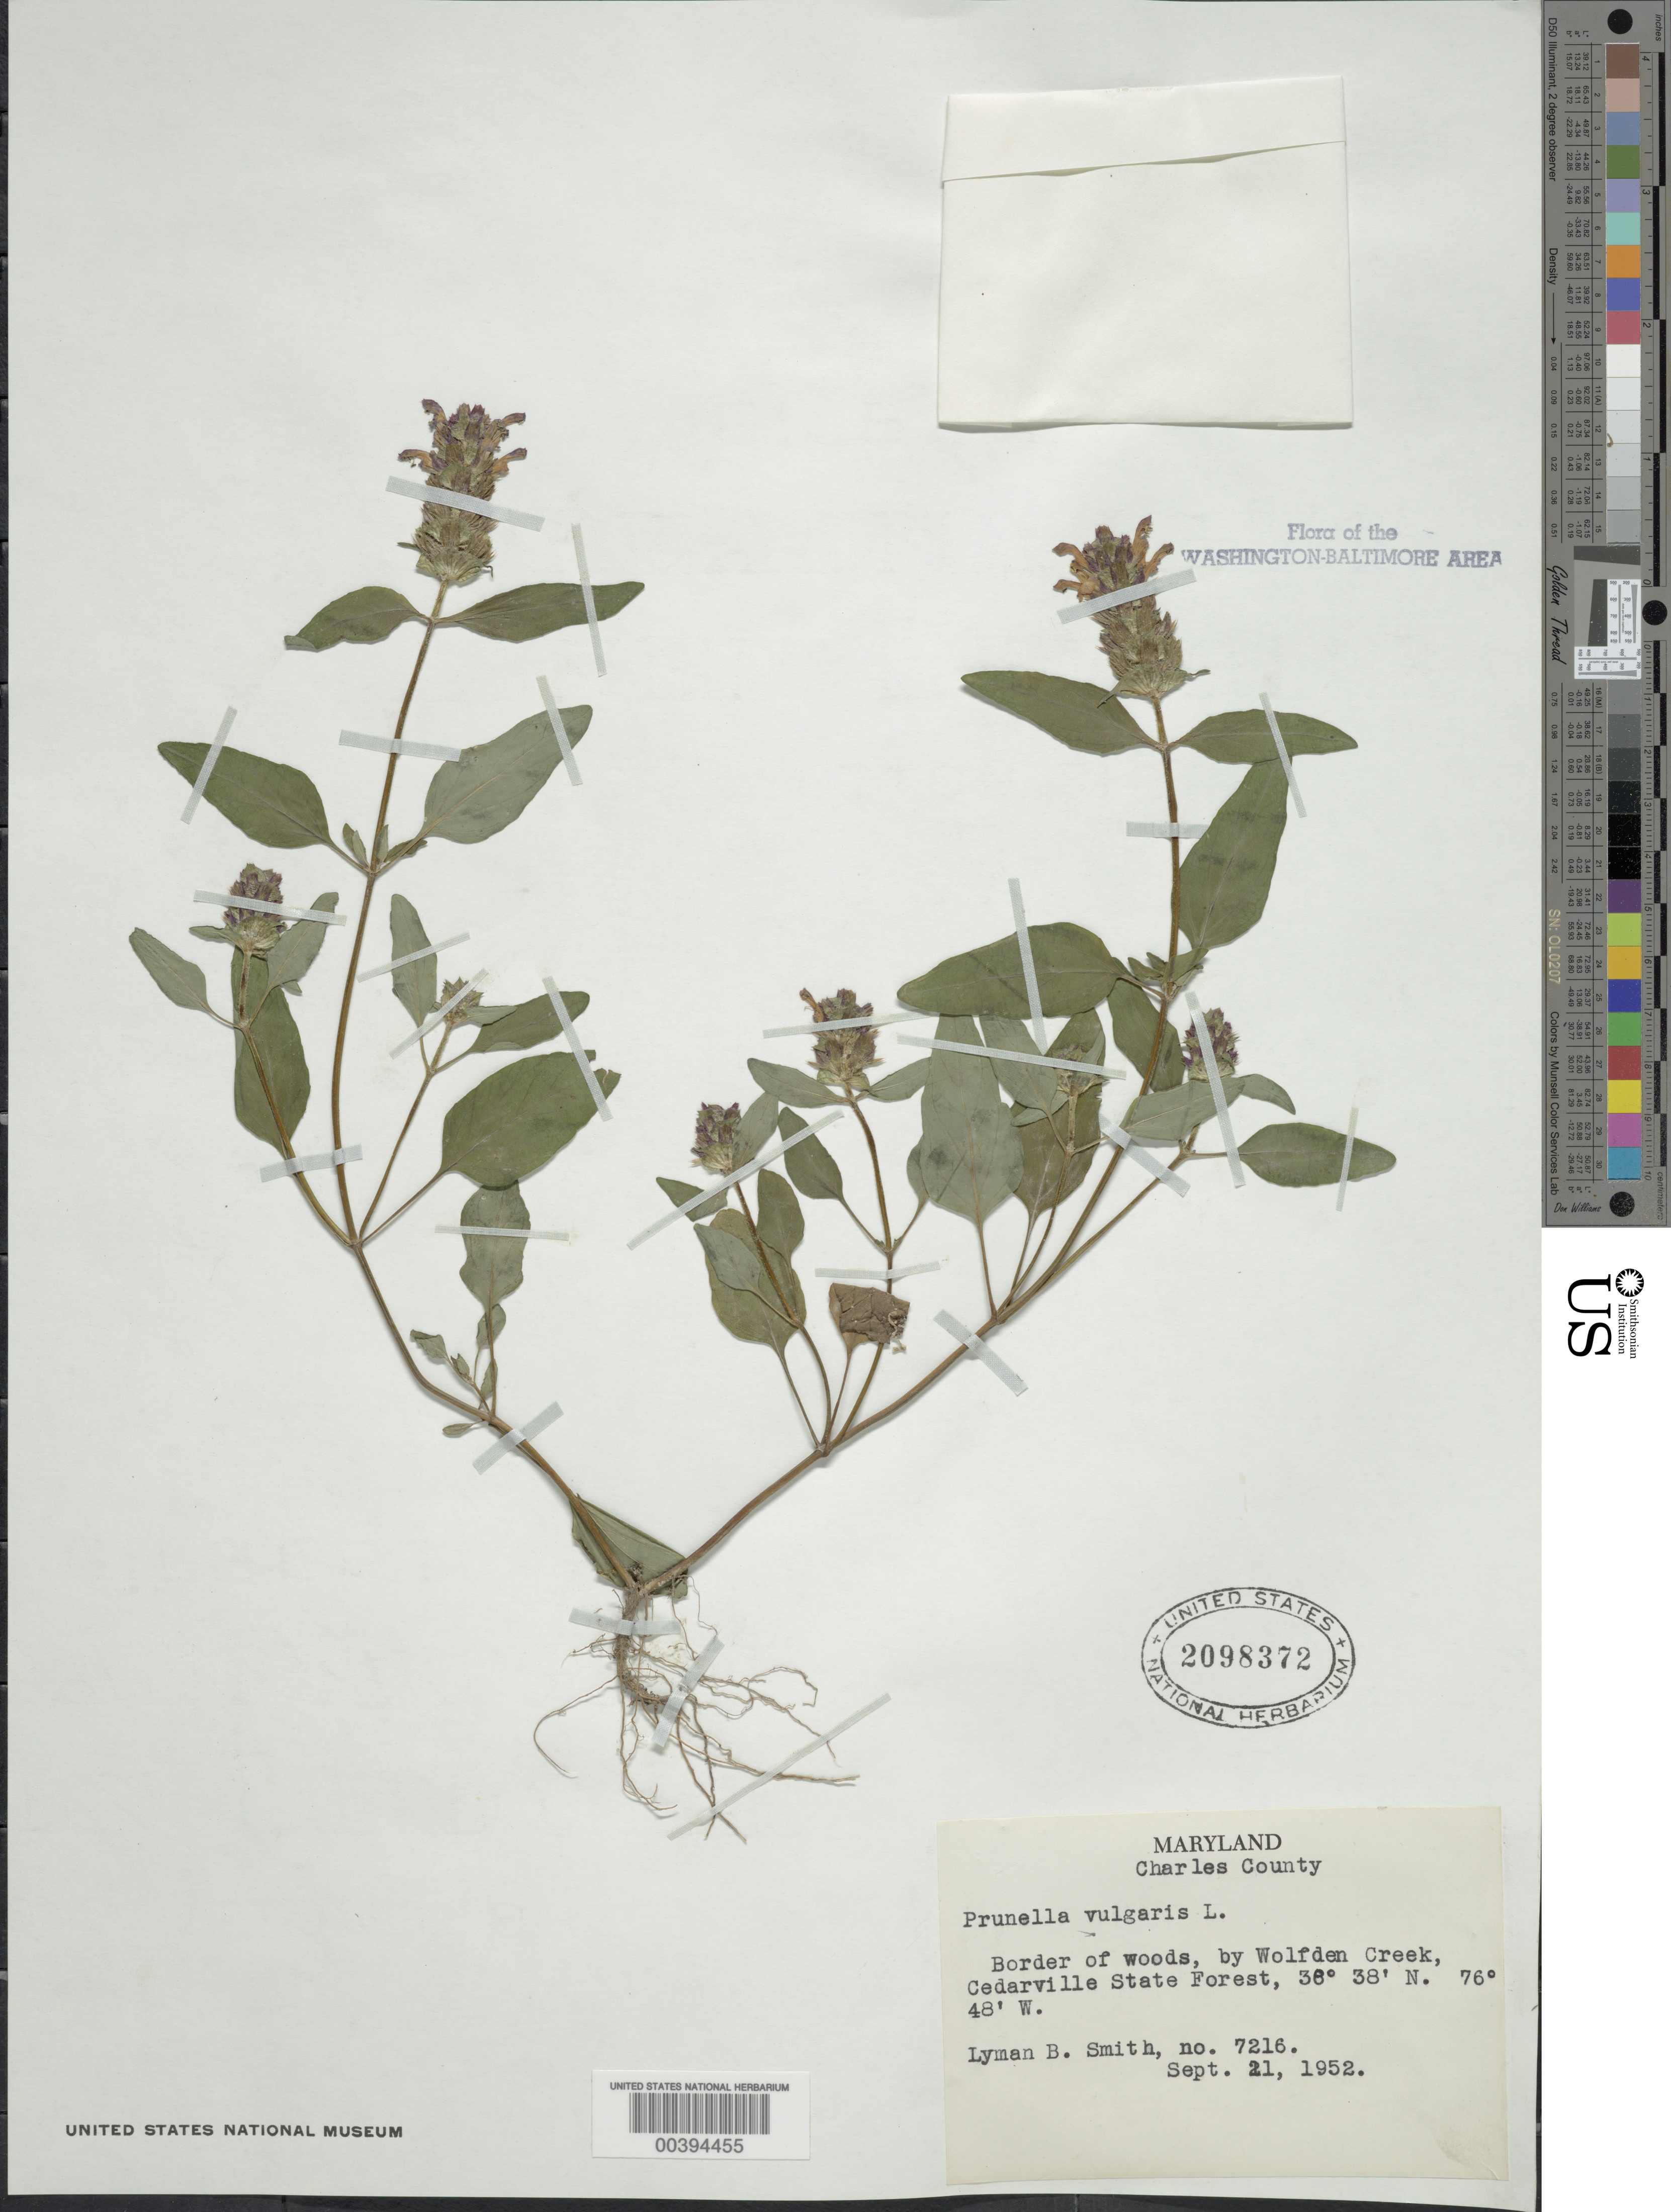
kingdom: Plantae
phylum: Tracheophyta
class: Magnoliopsida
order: Lamiales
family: Lamiaceae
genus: Prunella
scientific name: Prunella vulgaris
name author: L.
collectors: L. Smith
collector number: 7216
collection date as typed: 21 Sep 1952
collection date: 1952-09-21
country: United States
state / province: Maryland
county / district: Charles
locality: Wolfden Creek, Cedarville State Forest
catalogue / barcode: US 2098372